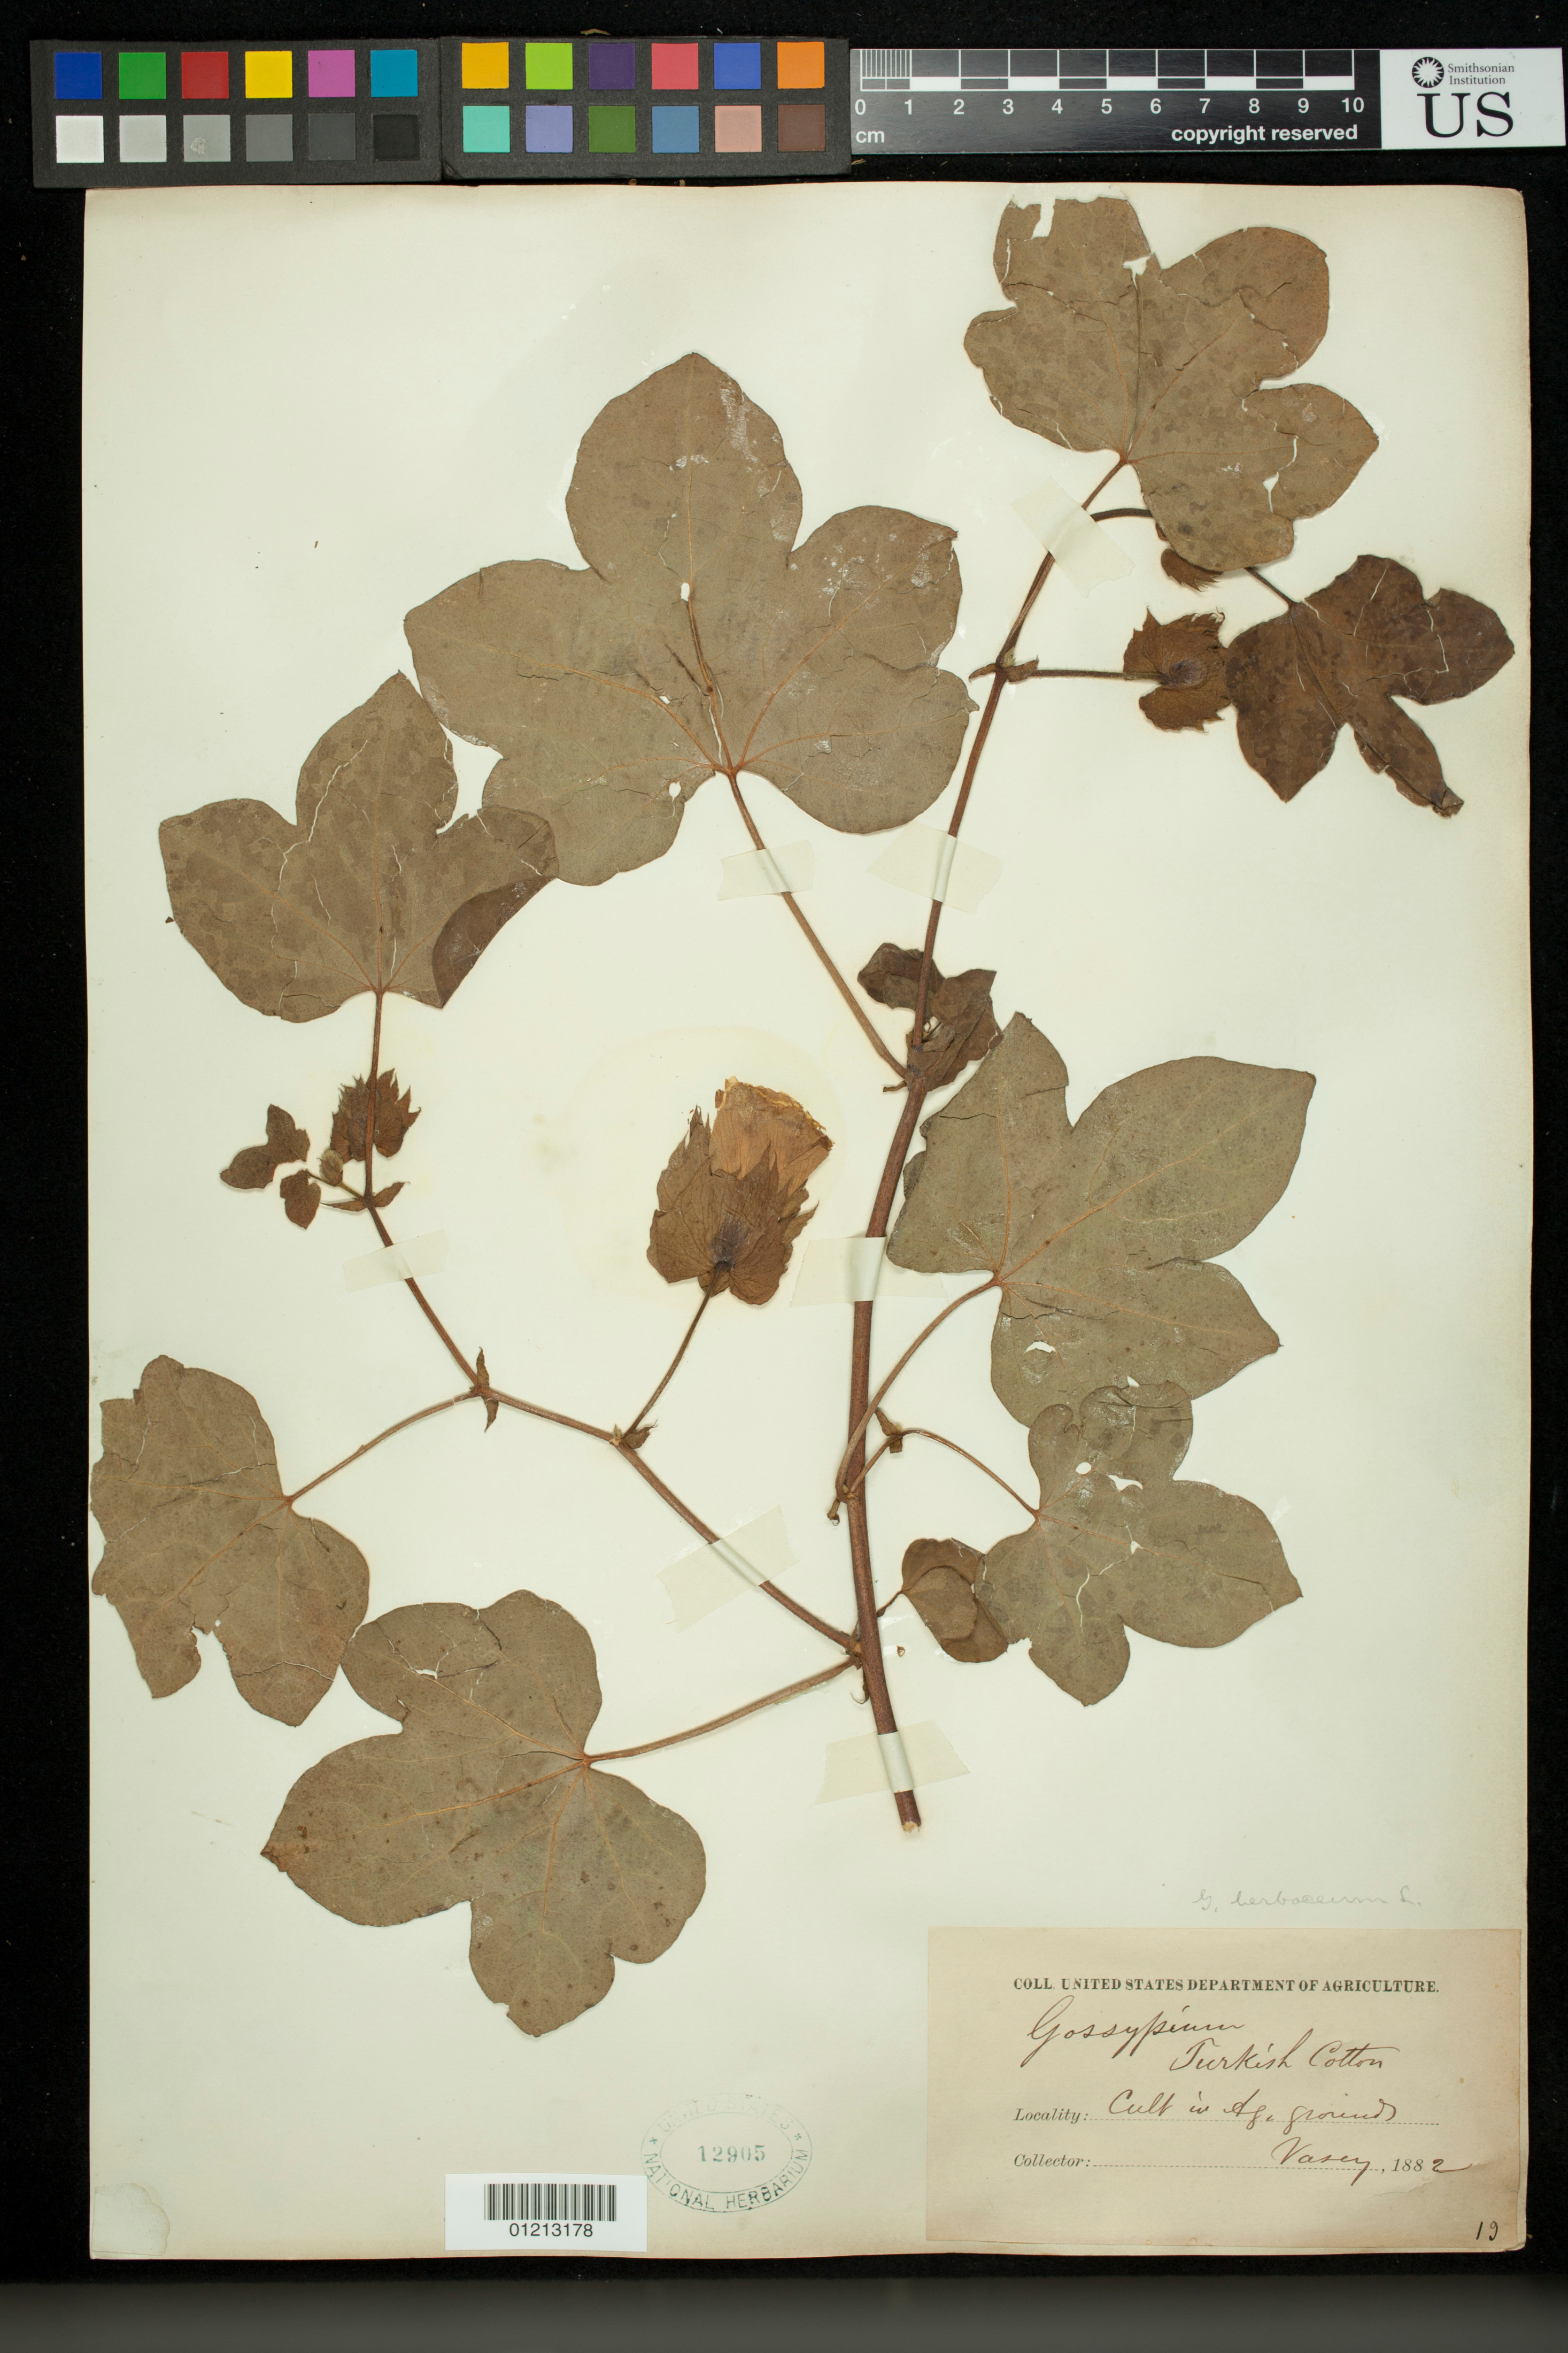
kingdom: Plantae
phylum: Tracheophyta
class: Magnoliopsida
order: Malvales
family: Malvaceae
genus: Gossypium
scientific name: Gossypium hirsutum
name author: L.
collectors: Vasey, --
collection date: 1882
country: United States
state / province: District of Columbia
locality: Cult. in Agr. Grounds.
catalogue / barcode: US 12905